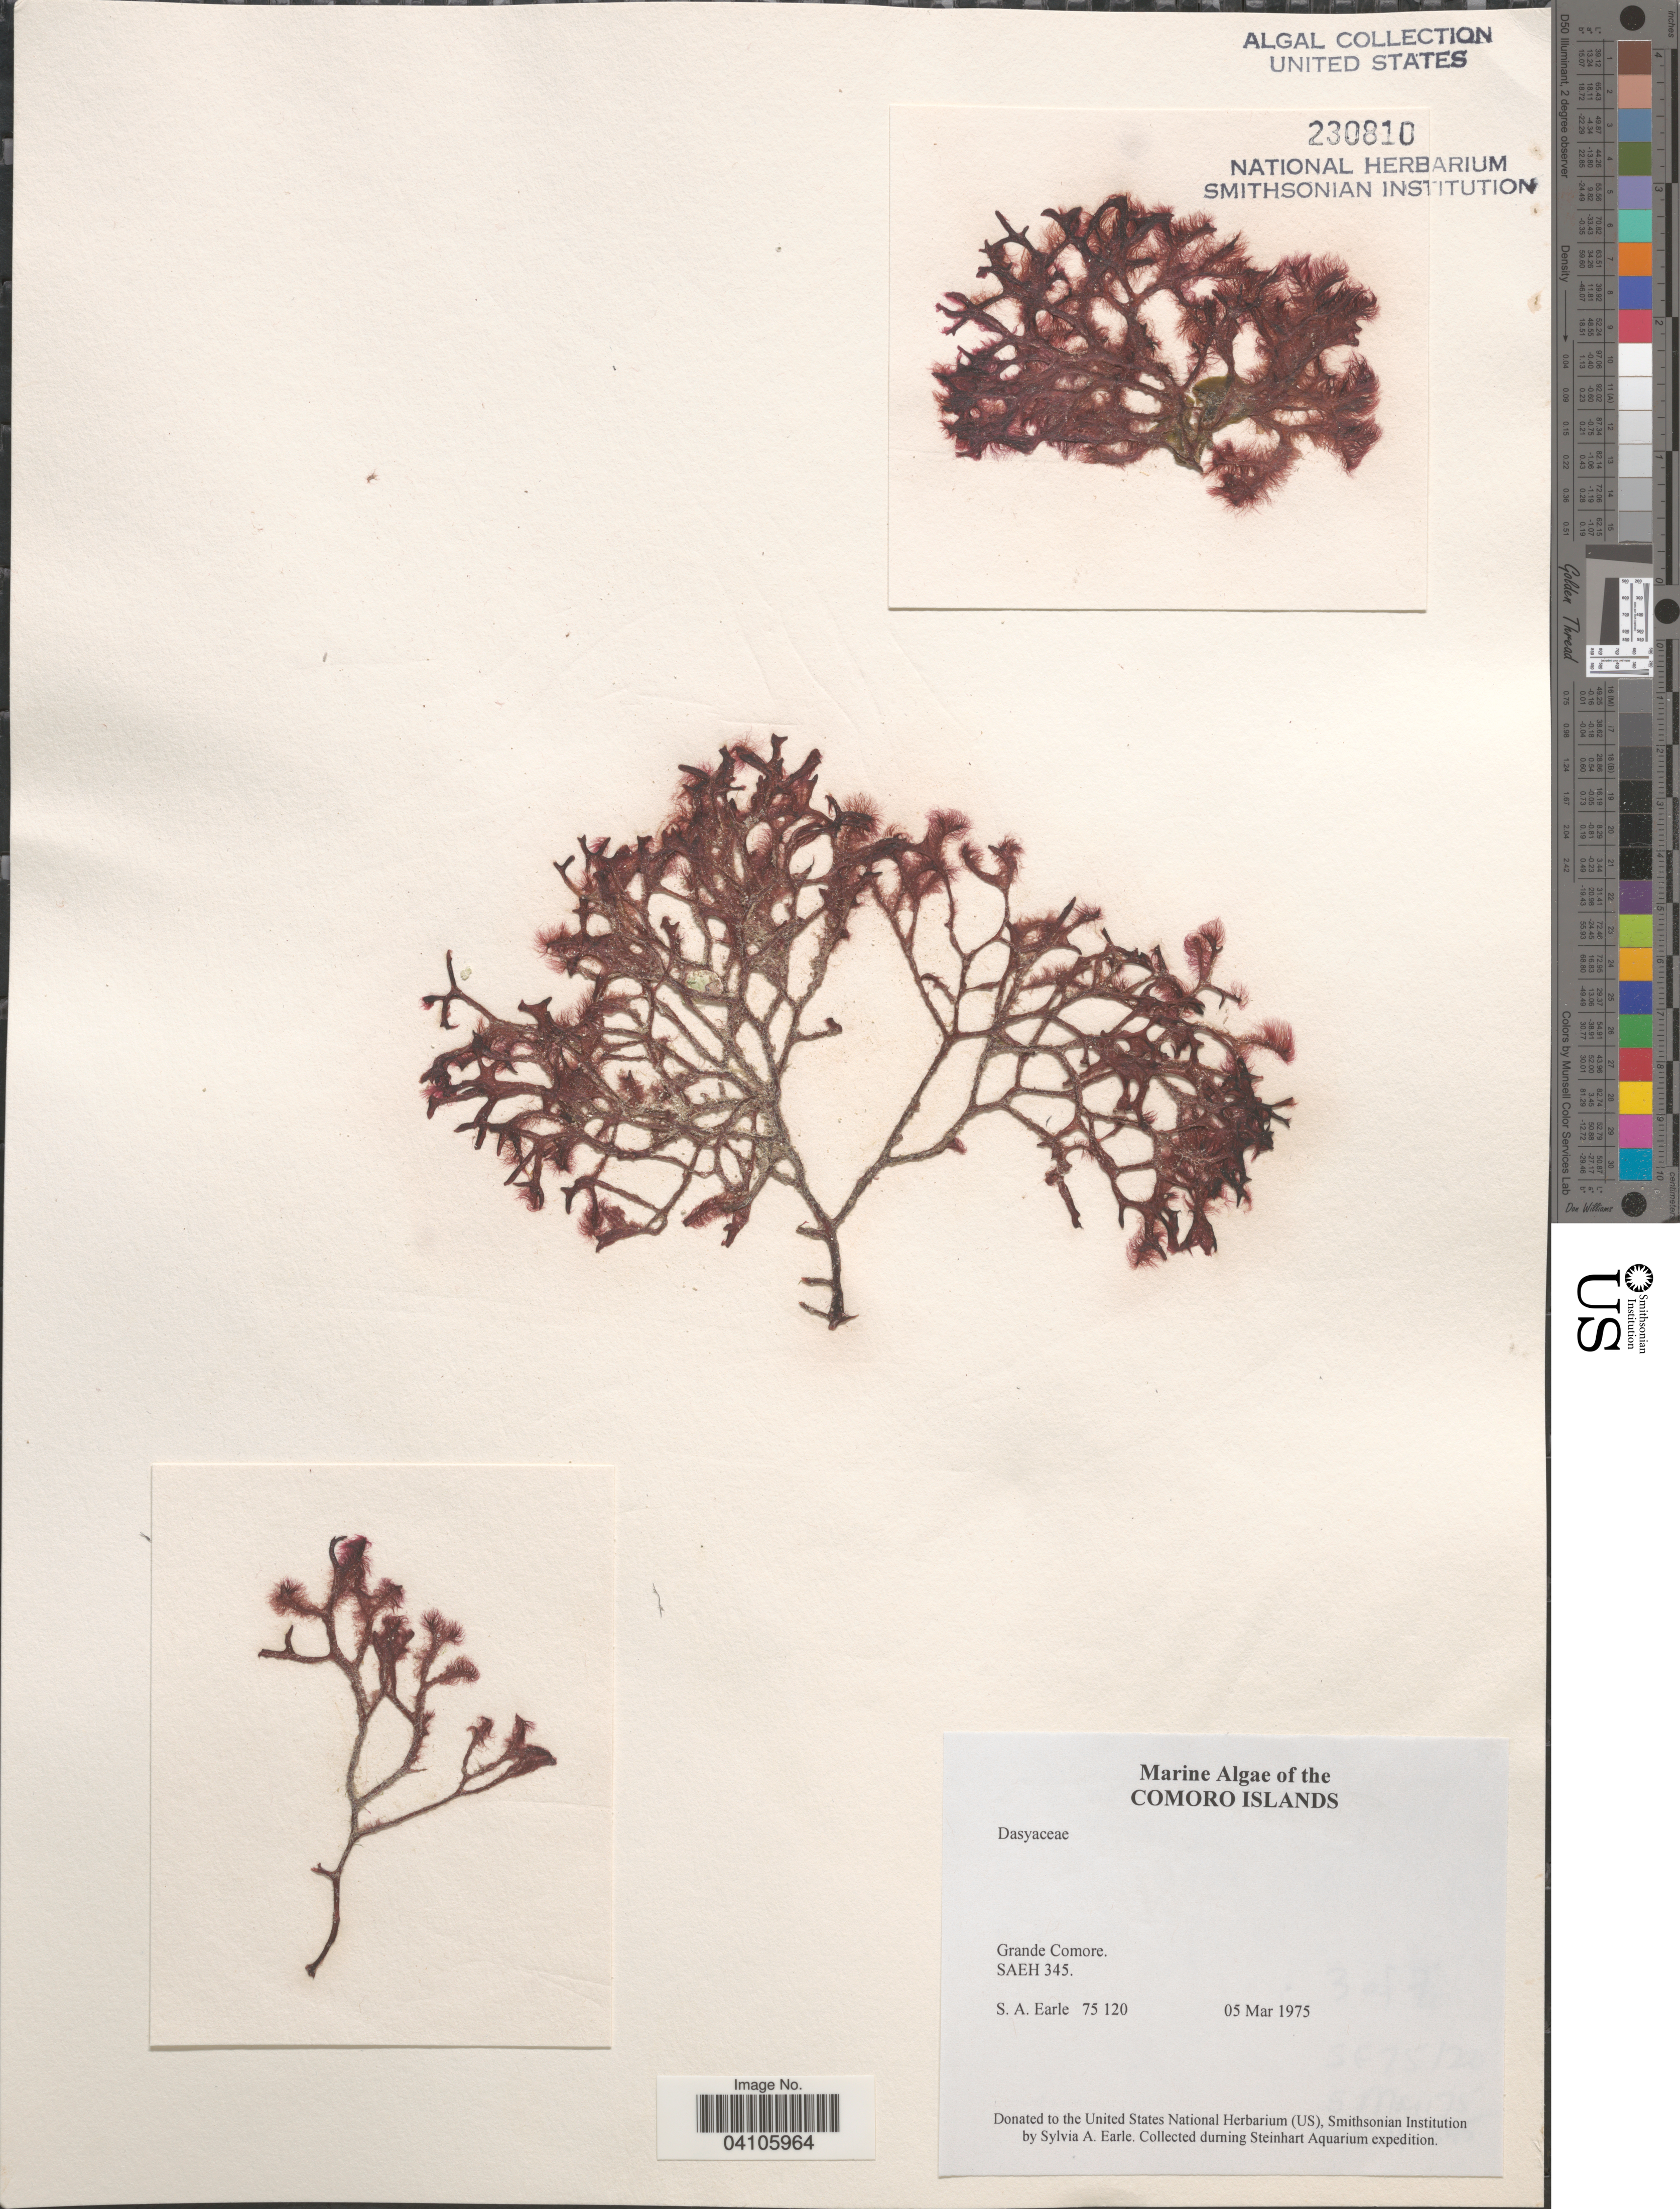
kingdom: Plantae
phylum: Rhodophyta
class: Florideophyceae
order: Ceramiales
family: Dasyaceae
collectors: S. A. Earle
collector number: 75120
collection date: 1975-03-05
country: Comoros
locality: Grande Comore. Steinhart Aquarium expedition.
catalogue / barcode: US 230810